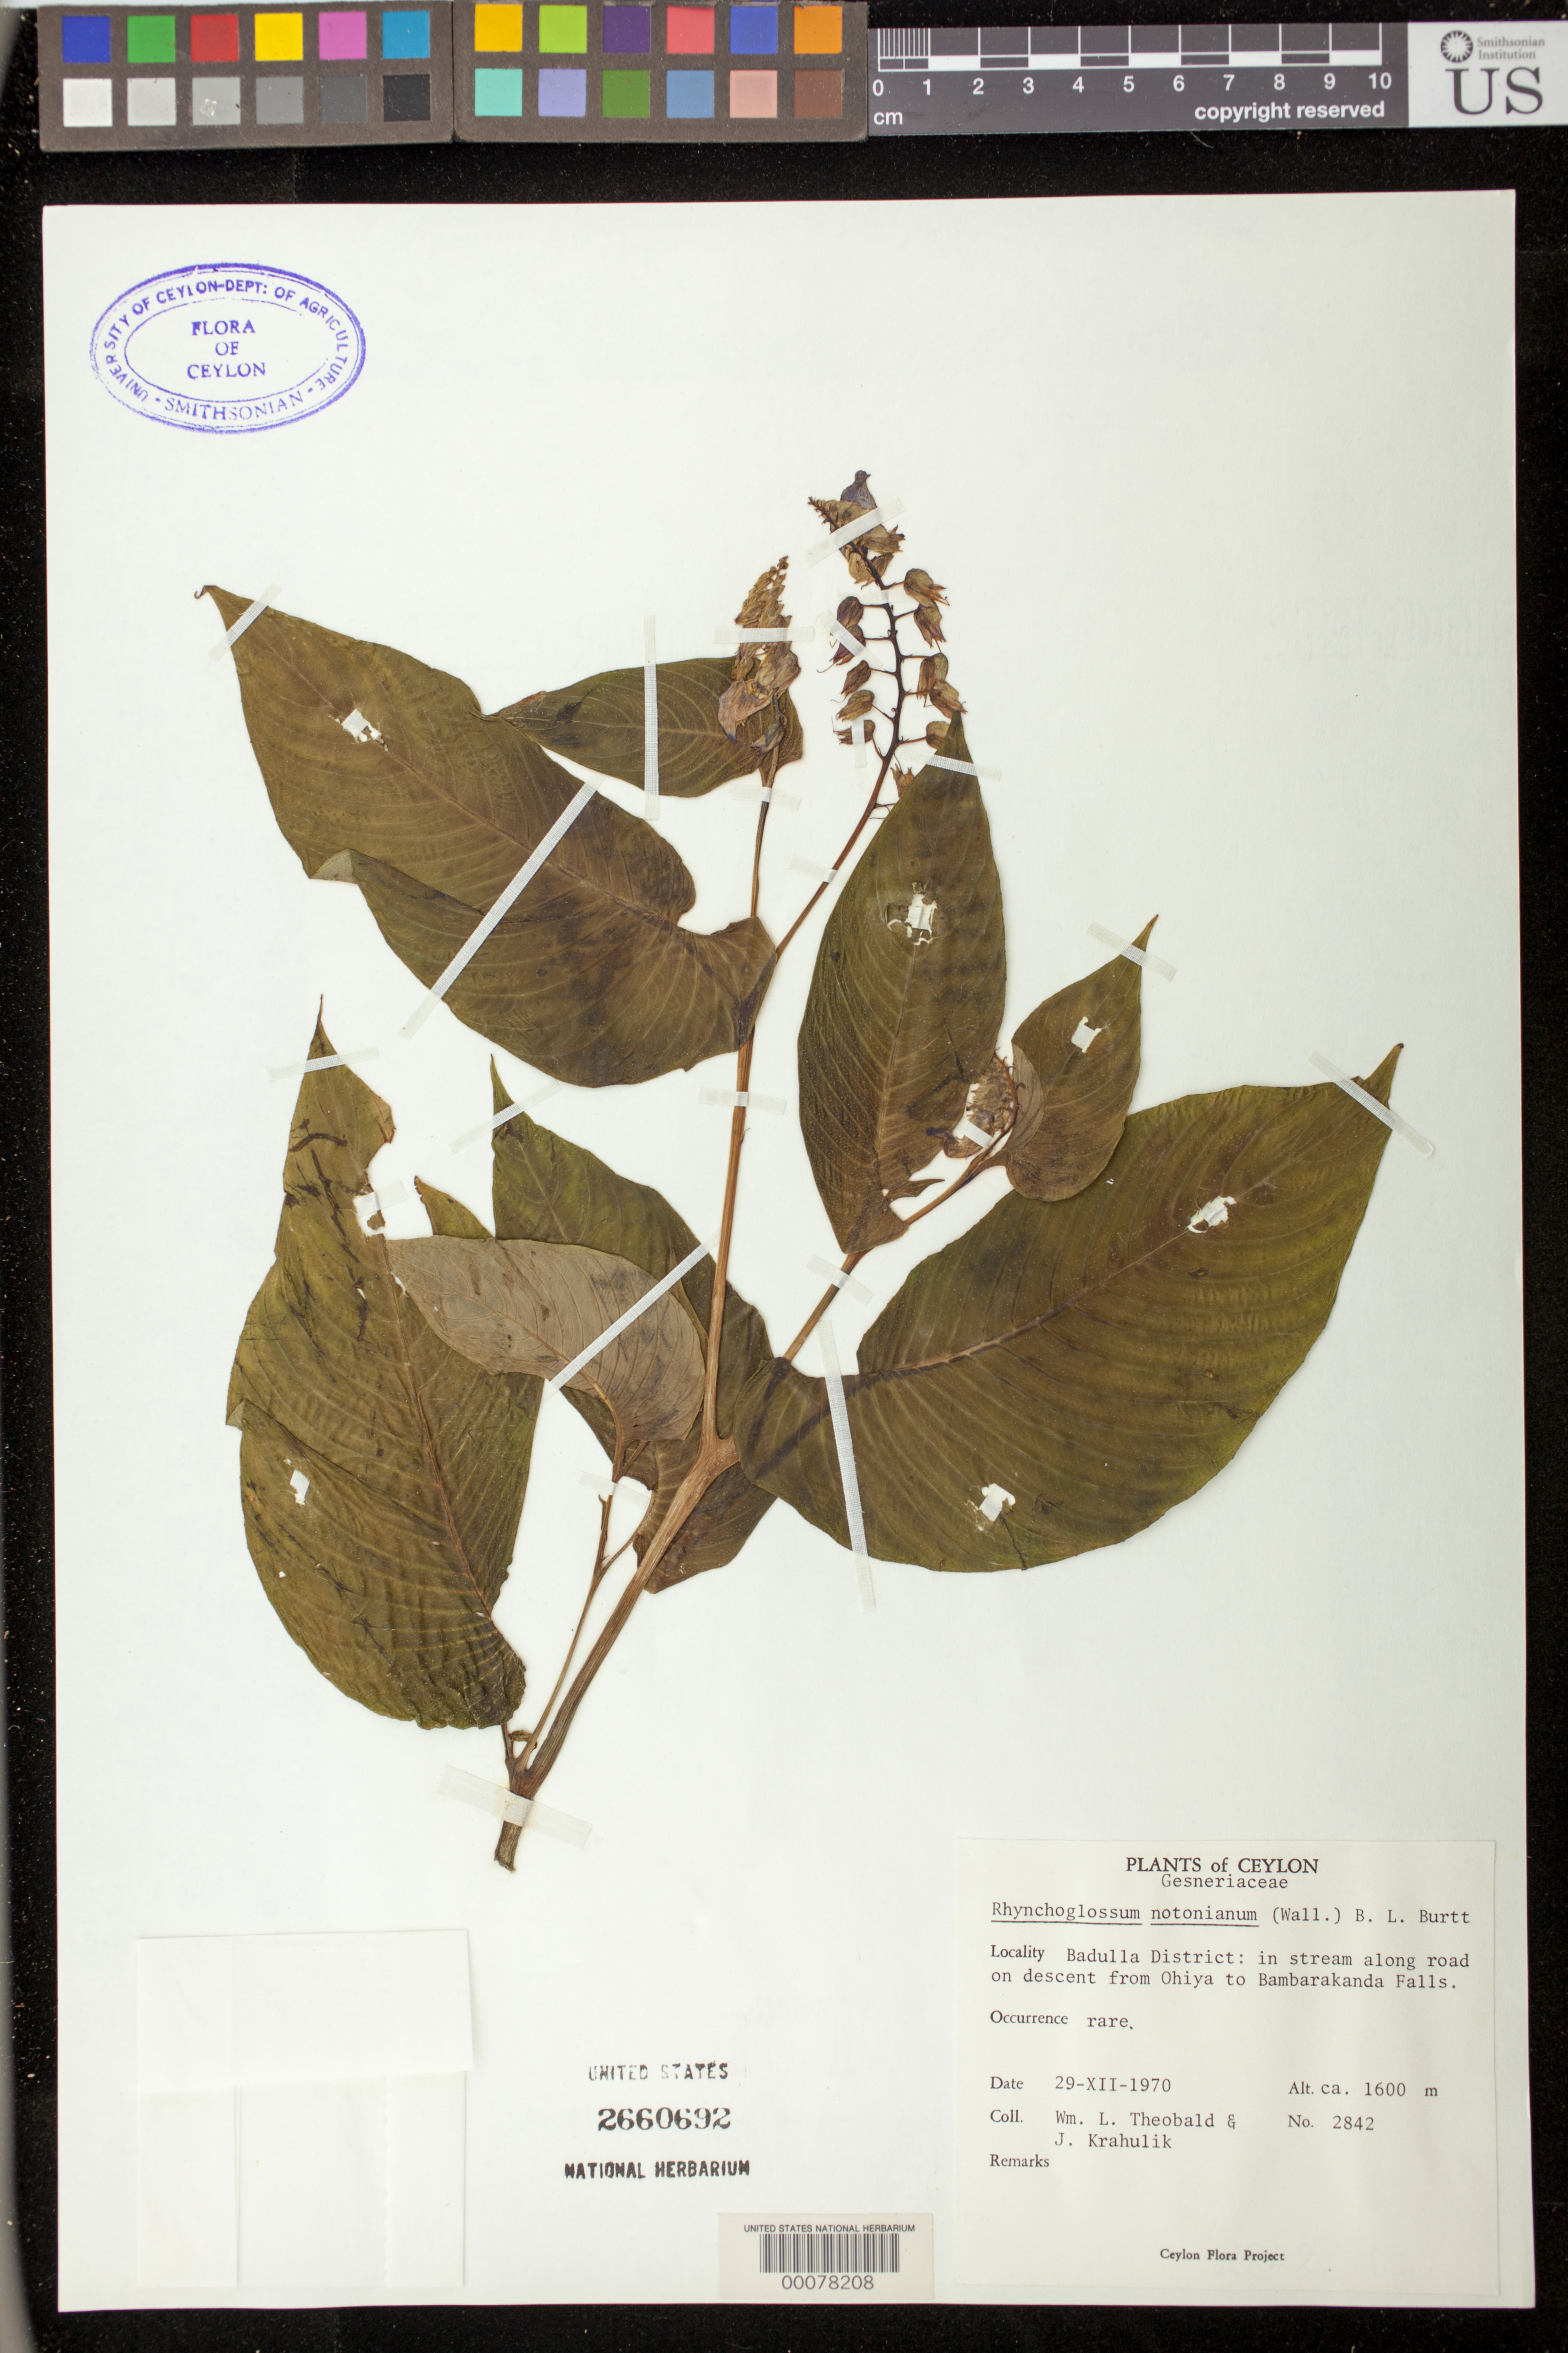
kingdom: Plantae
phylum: Tracheophyta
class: Magnoliopsida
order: Lamiales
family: Gesneriaceae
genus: Rhynchoglossum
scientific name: Rhynchoglossum notonianum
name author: (Wall.) B.L. Burtt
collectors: W. L. Theobald & J. Krahulik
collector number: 2842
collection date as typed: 29 Dec 1970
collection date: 1970-12-29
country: Sri Lanka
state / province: Western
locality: Badulla (dist.), On descent from ohiya to bambarakanda falls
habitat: In stream along road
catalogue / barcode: US 2660692